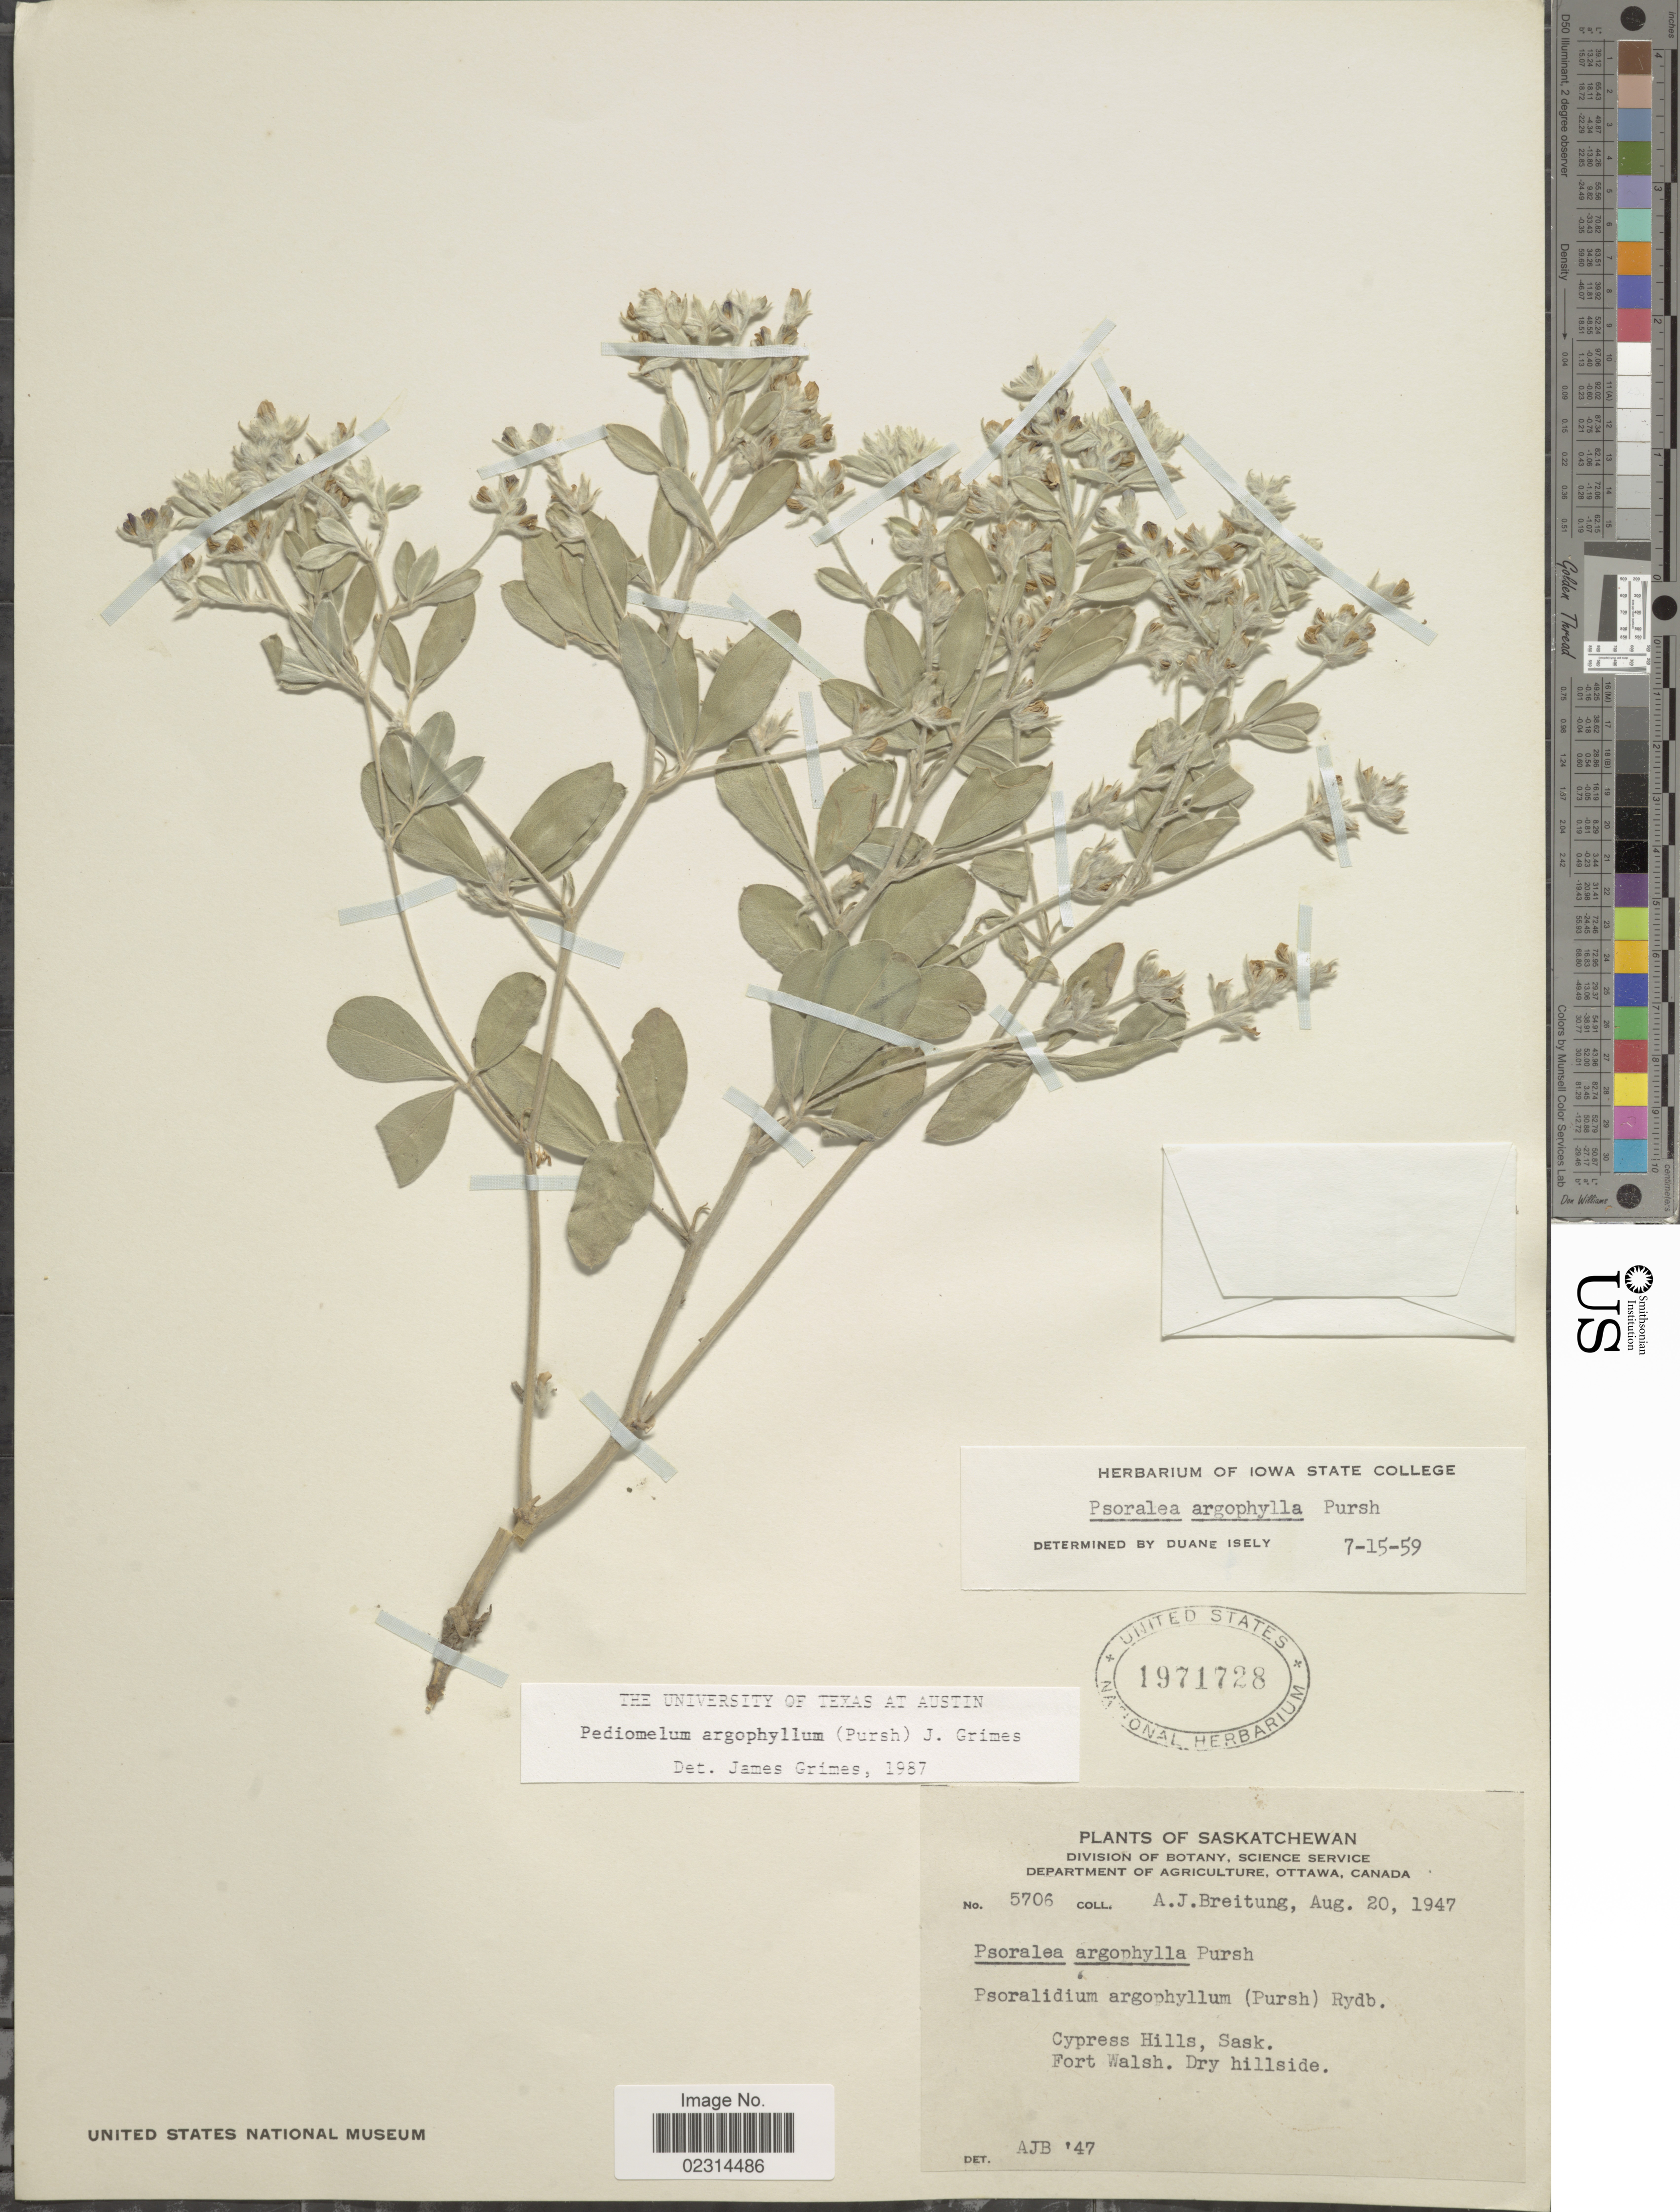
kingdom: Plantae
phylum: Tracheophyta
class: Magnoliopsida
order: Fabales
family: Fabaceae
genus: Pediomelum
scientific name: Pediomelum argophyllum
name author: (Pursh) J.W. Grimes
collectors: A. Breitung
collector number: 5706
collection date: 1947-08-20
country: Canada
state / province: Saskatchewan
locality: Cypress Hills. Fort Walsh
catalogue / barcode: US 1971728